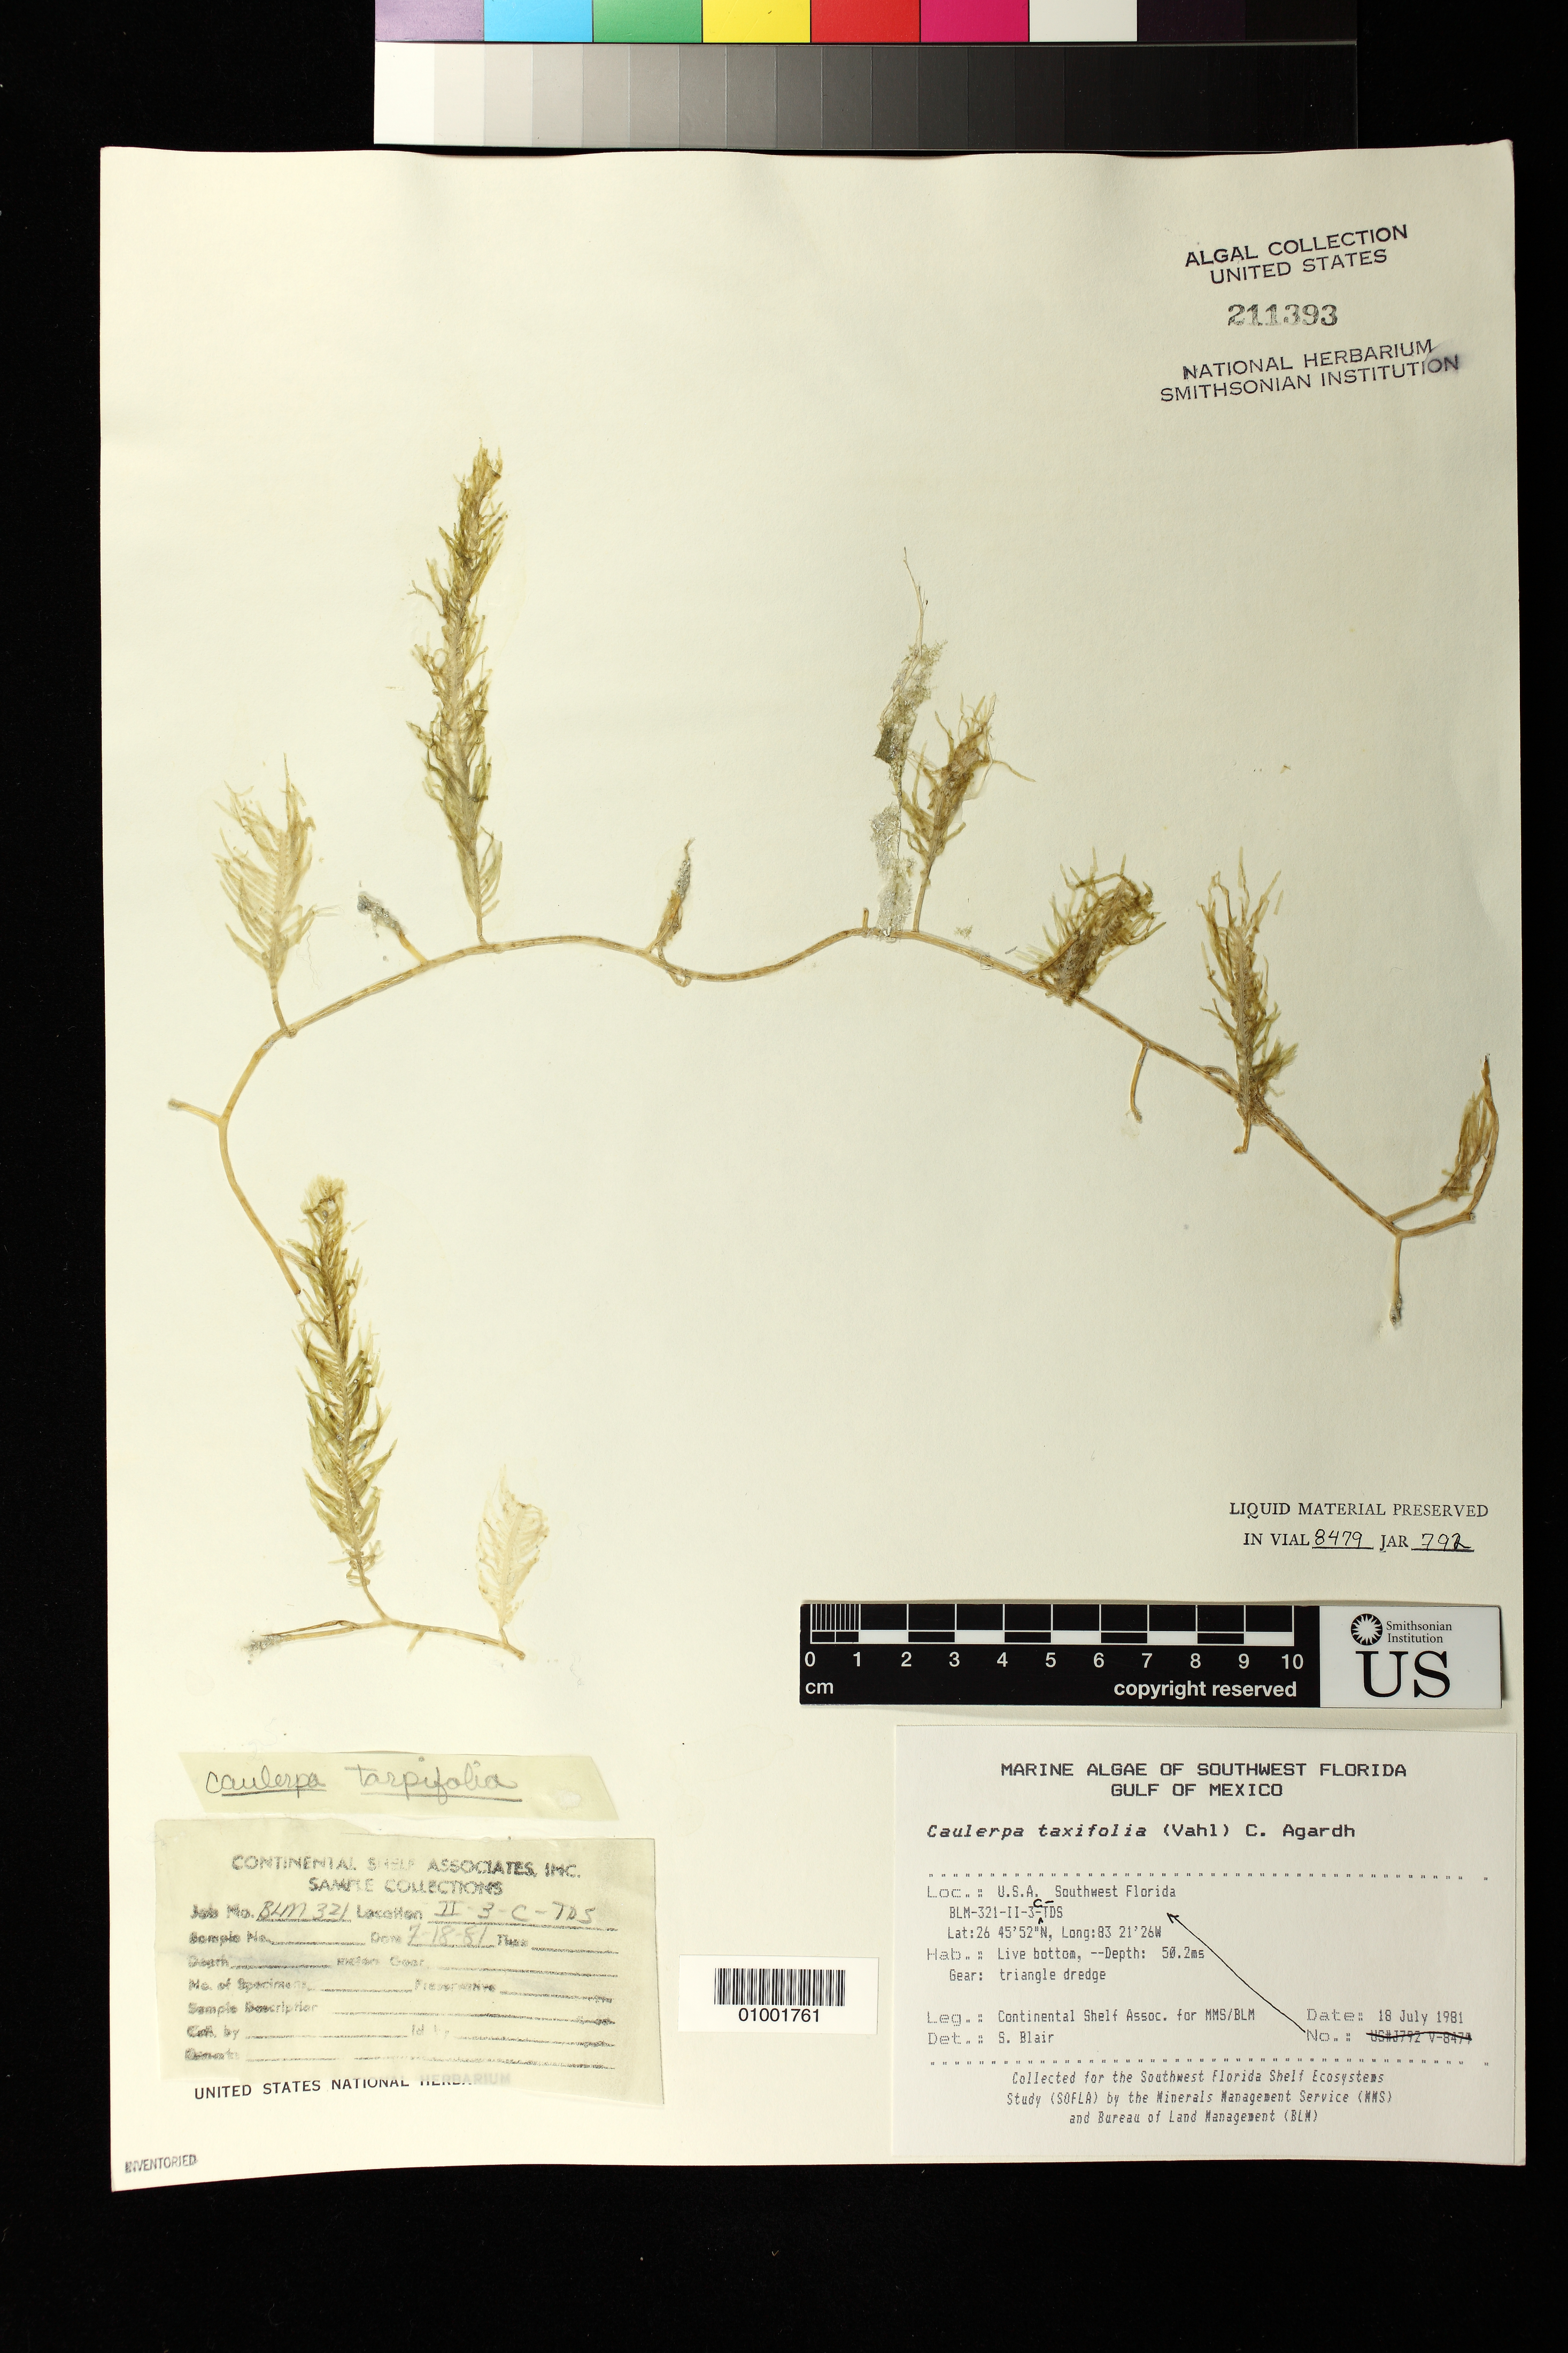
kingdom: Plantae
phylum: Chlorophyta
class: Ulvophyceae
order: Bryopsidales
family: Caulerpaceae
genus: Caulerpa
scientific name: Caulerpa taxifolia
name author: (M. Vahl) C. Agardh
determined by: Blair, S. M.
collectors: Continental Shelf Associates for the MMS/BLM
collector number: BLM-321-II-3-C-TDS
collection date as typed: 18 Jul 1981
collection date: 1981-07-18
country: United States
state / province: Florida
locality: Gulf of Mexico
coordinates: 26 45'52"N, 83 21'26"W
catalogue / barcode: US 211393